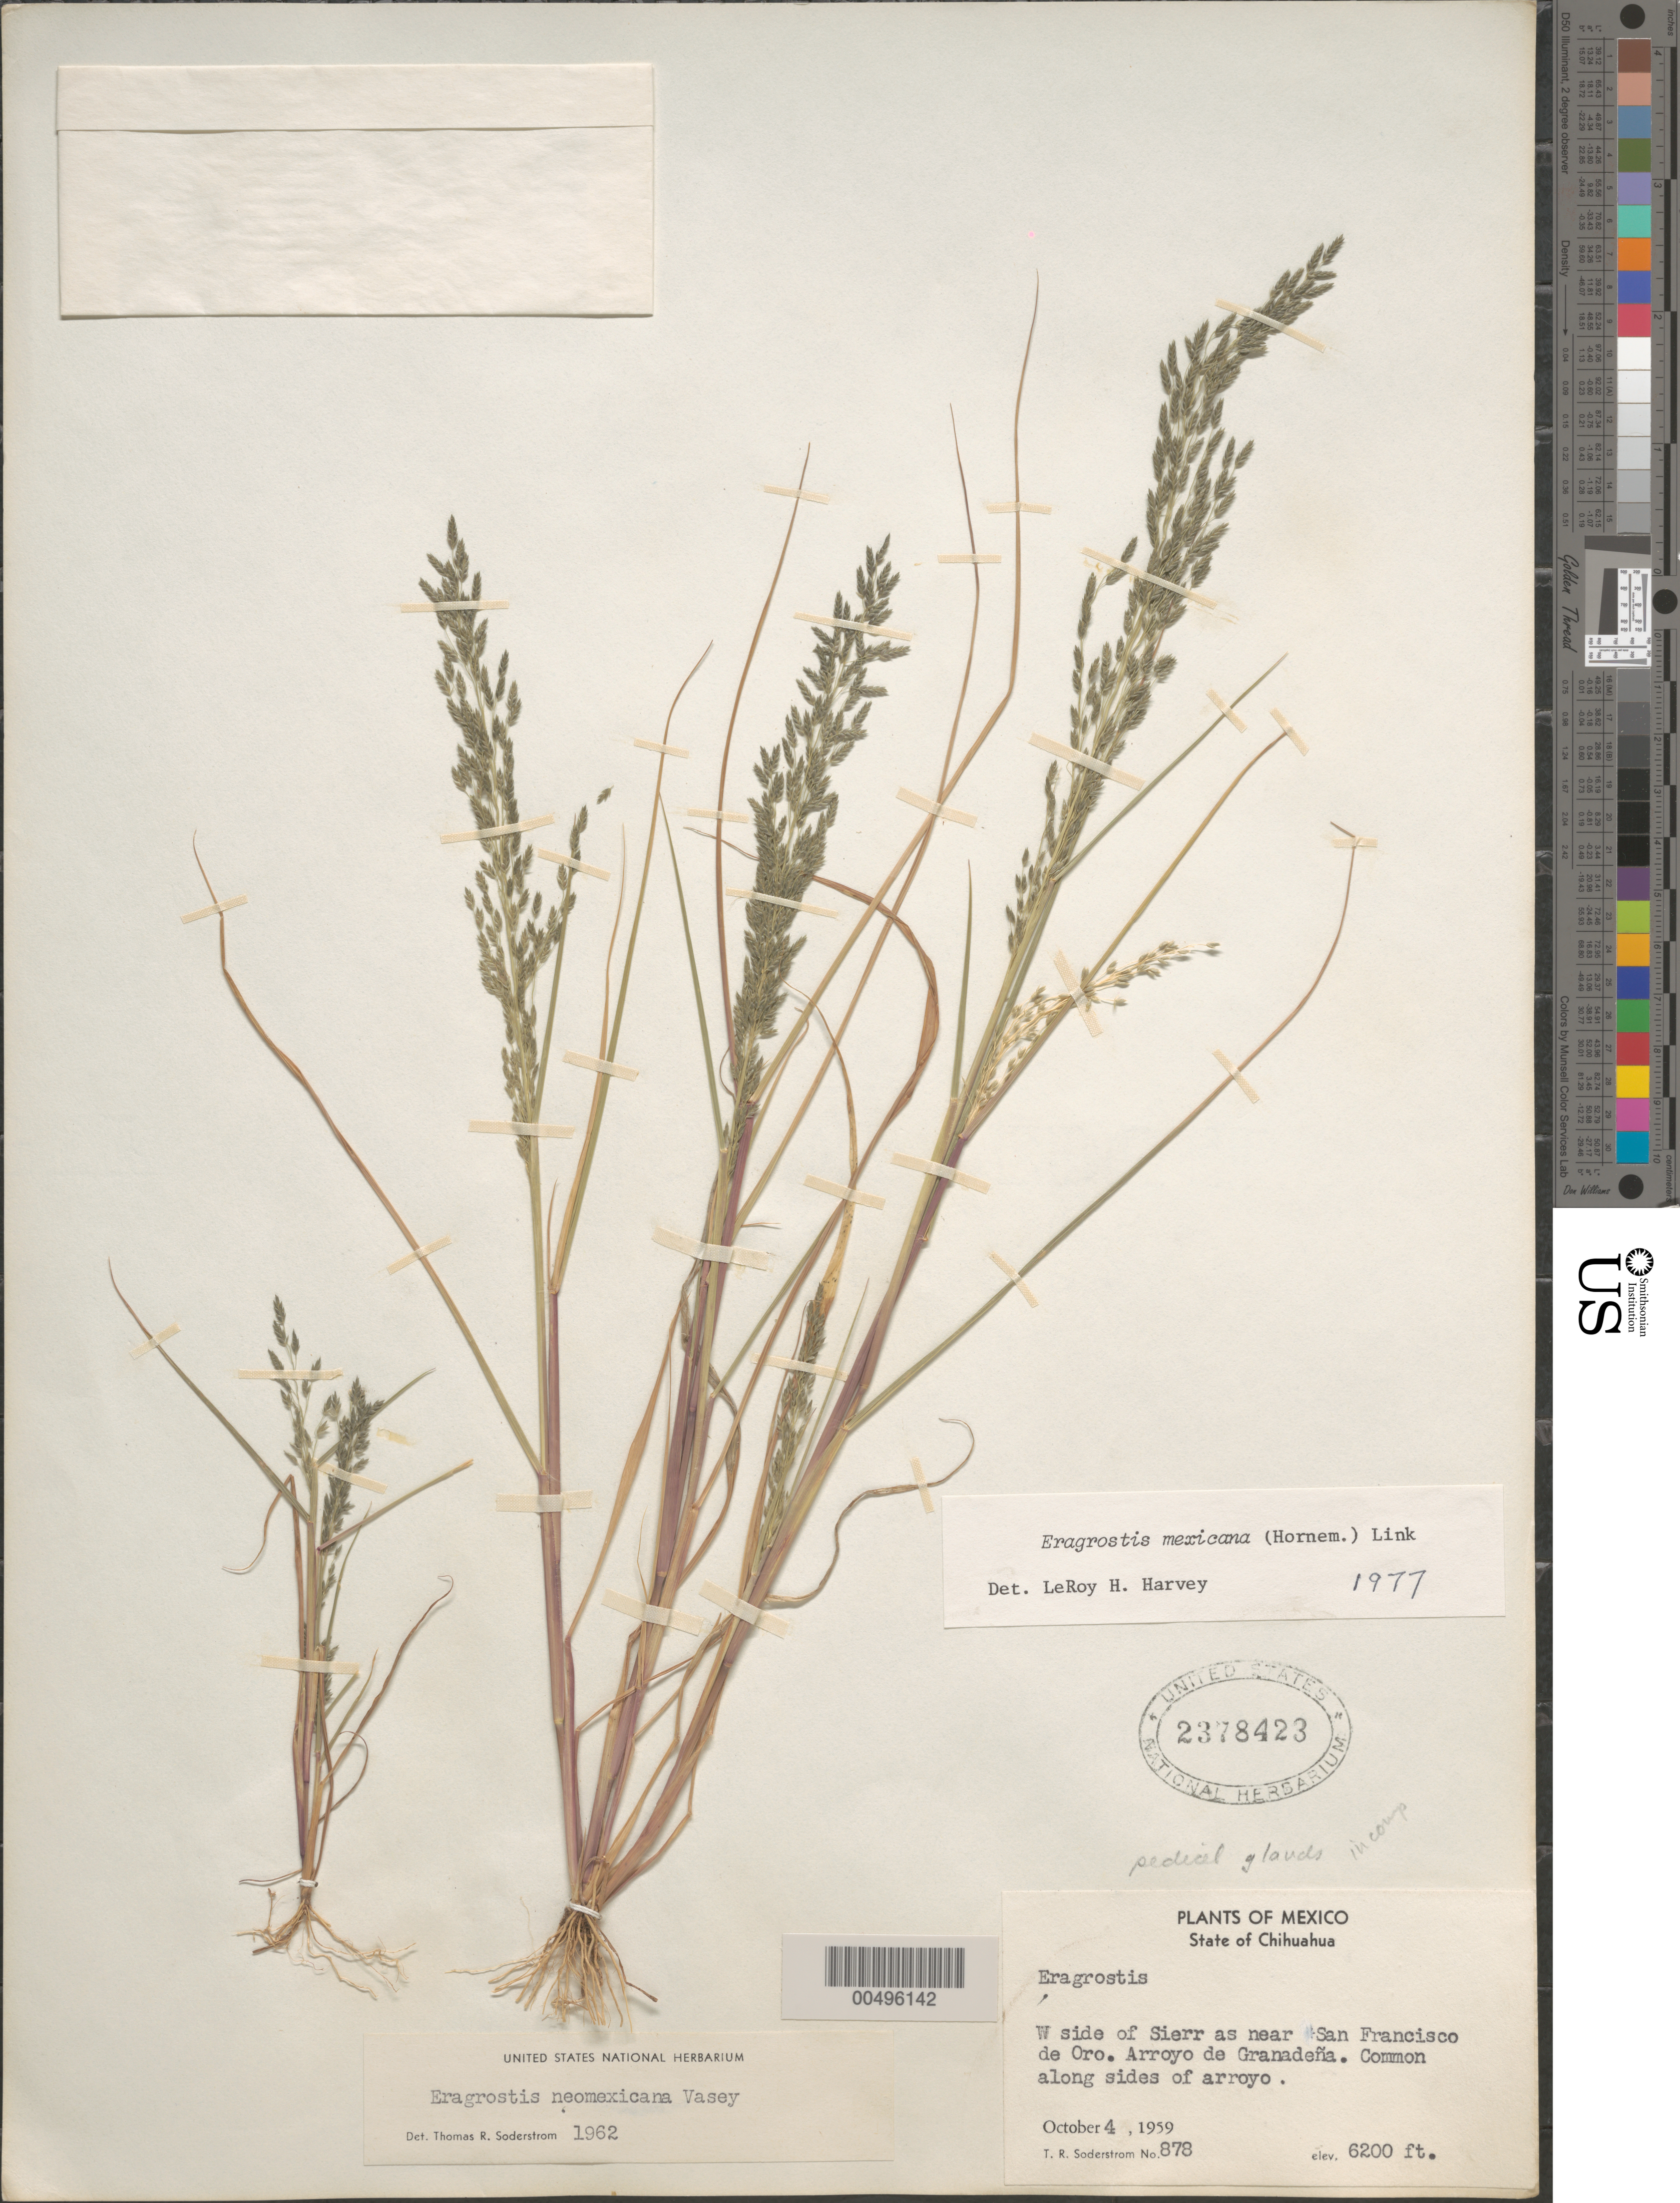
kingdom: Plantae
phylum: Tracheophyta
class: Liliopsida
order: Poales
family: Poaceae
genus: Eragrostis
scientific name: Eragrostis mexicana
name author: (Hornem.) Link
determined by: Harvey, L. H.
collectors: T. R. Soderstrom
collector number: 878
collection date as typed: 4 Oct 1959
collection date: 1959-10-04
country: Mexico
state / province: Chihuahua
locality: W side of Sierras near San Francisco de Oro. Arroyo de Granadeña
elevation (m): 1890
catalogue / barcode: US 2378423